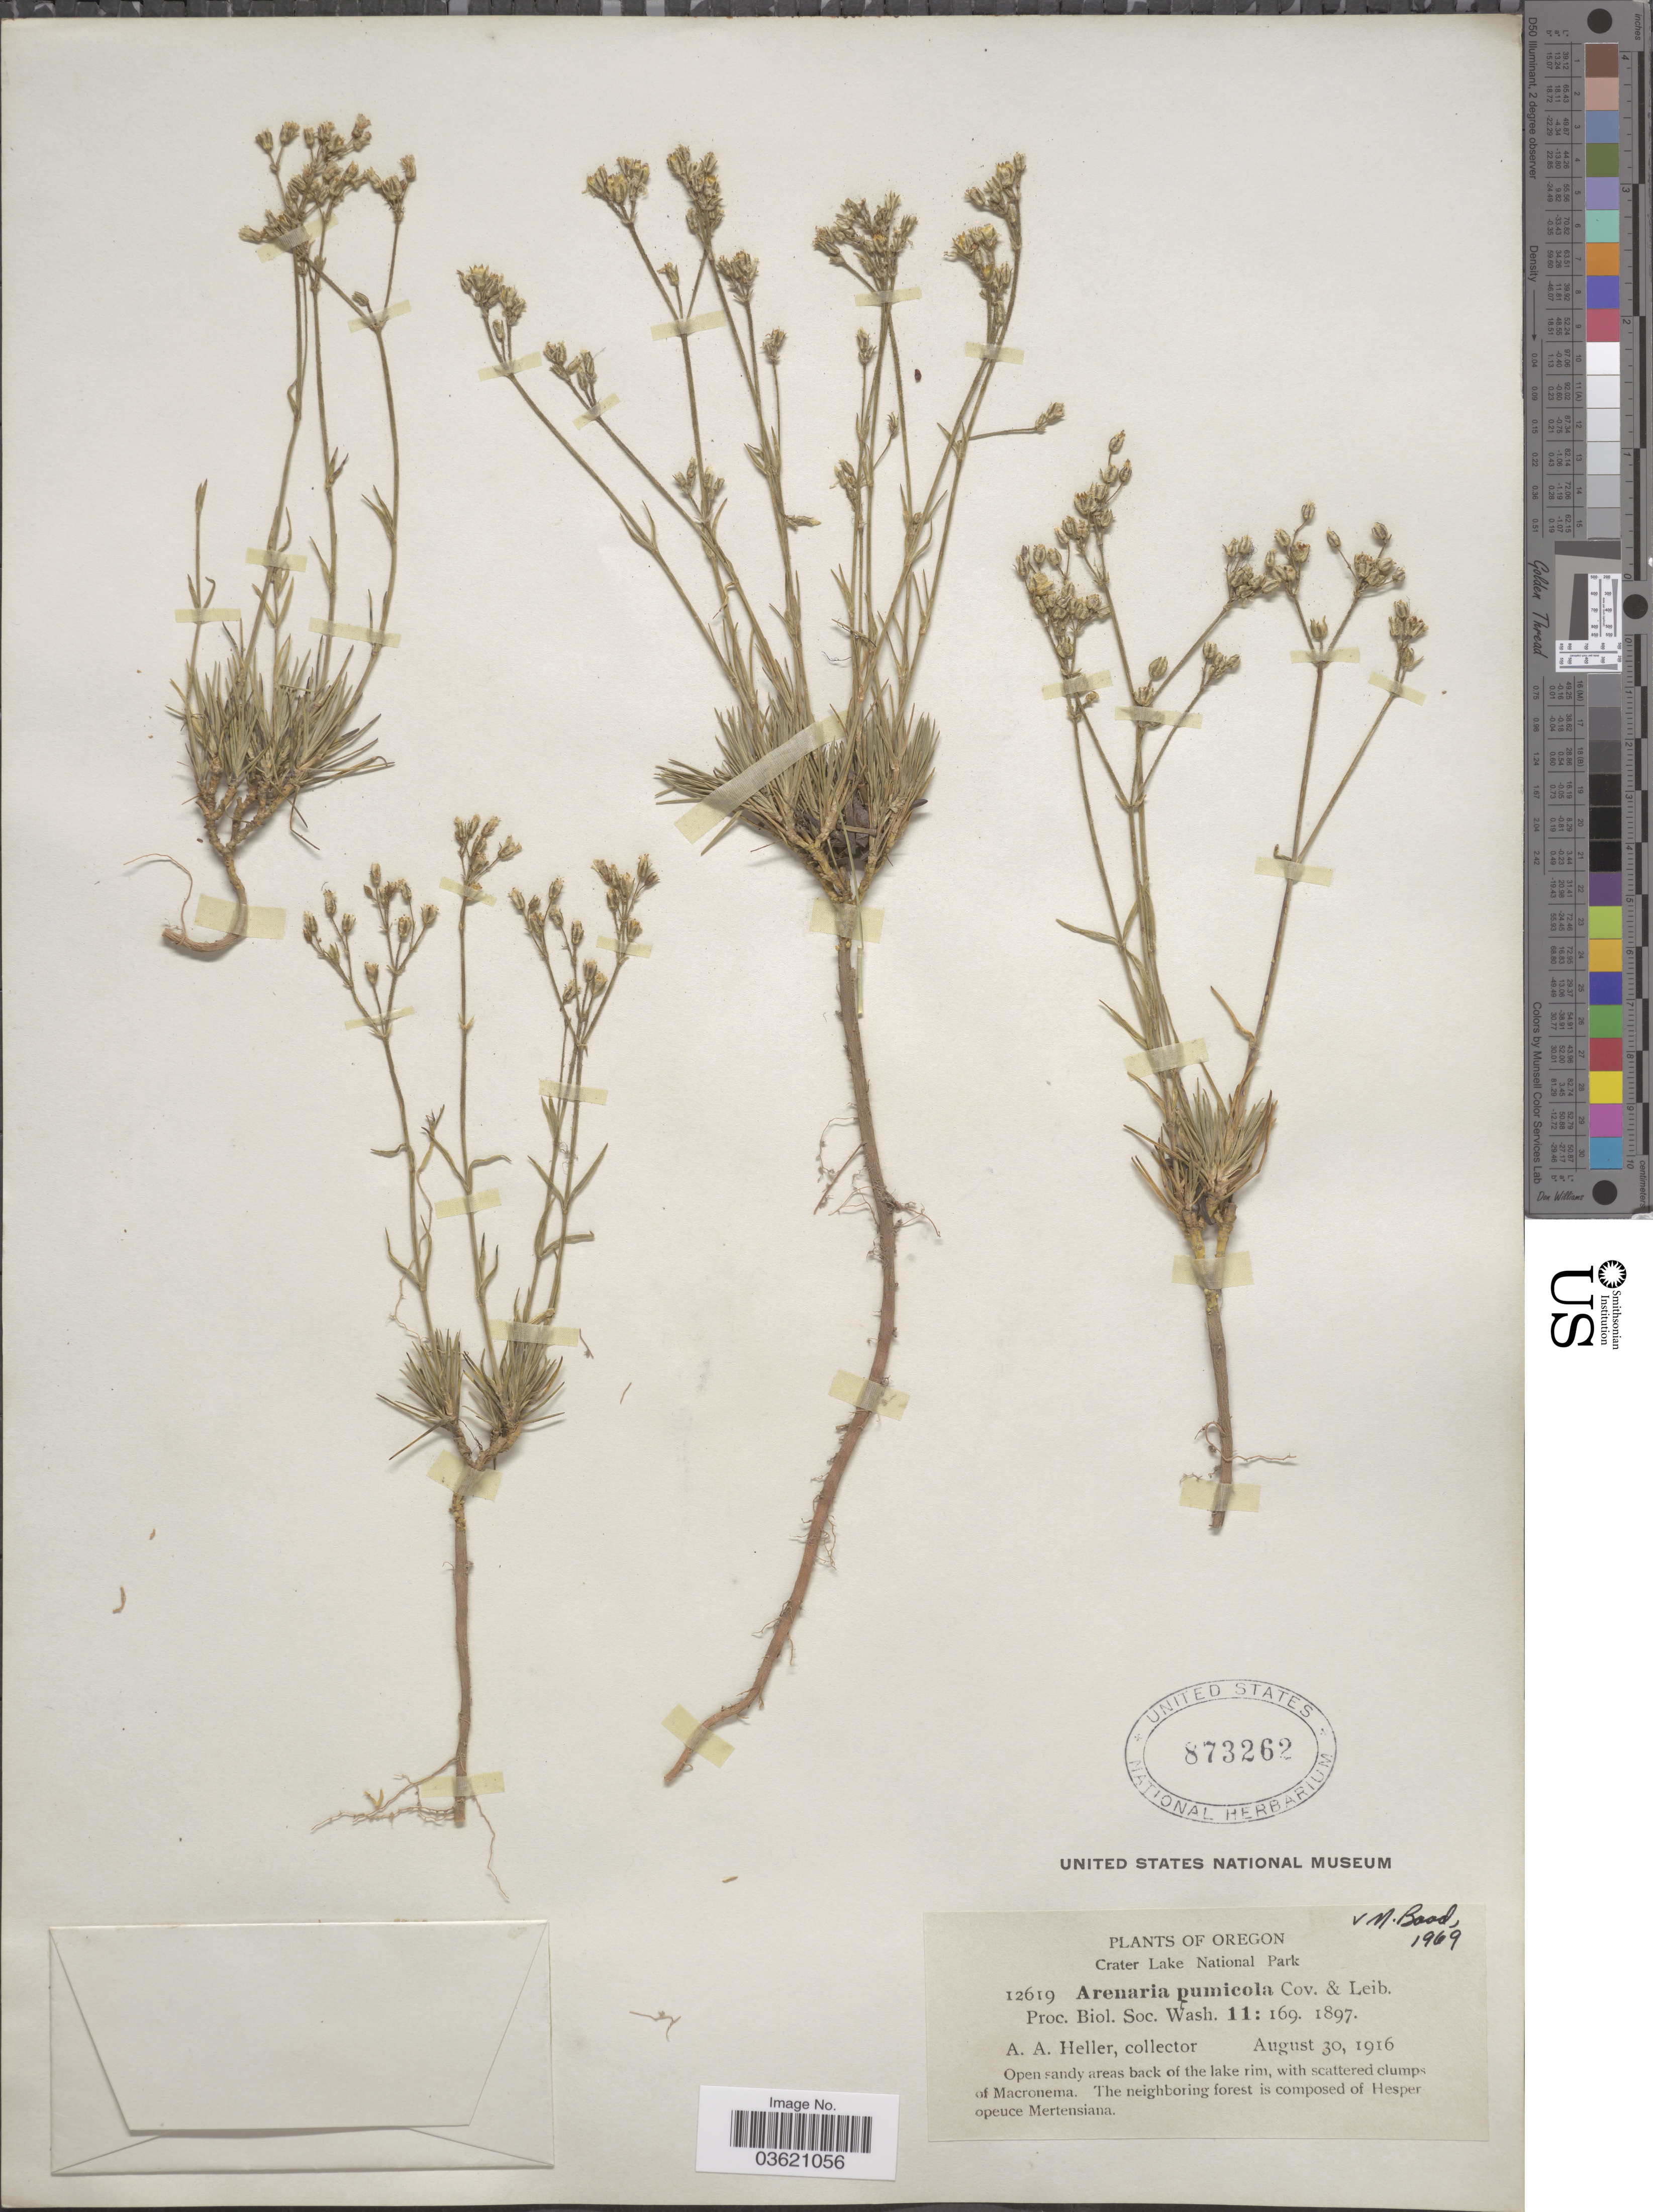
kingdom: Plantae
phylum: Tracheophyta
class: Magnoliopsida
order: Caryophyllales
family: Caryophyllaceae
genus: Eremogone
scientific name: Eremogone pumicola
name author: (Coville & Leiberg) Ikonn.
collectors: A. A. Heller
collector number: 12619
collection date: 1916-08-30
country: United States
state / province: Oregon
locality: Crater Lake National Park.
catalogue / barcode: US 873262